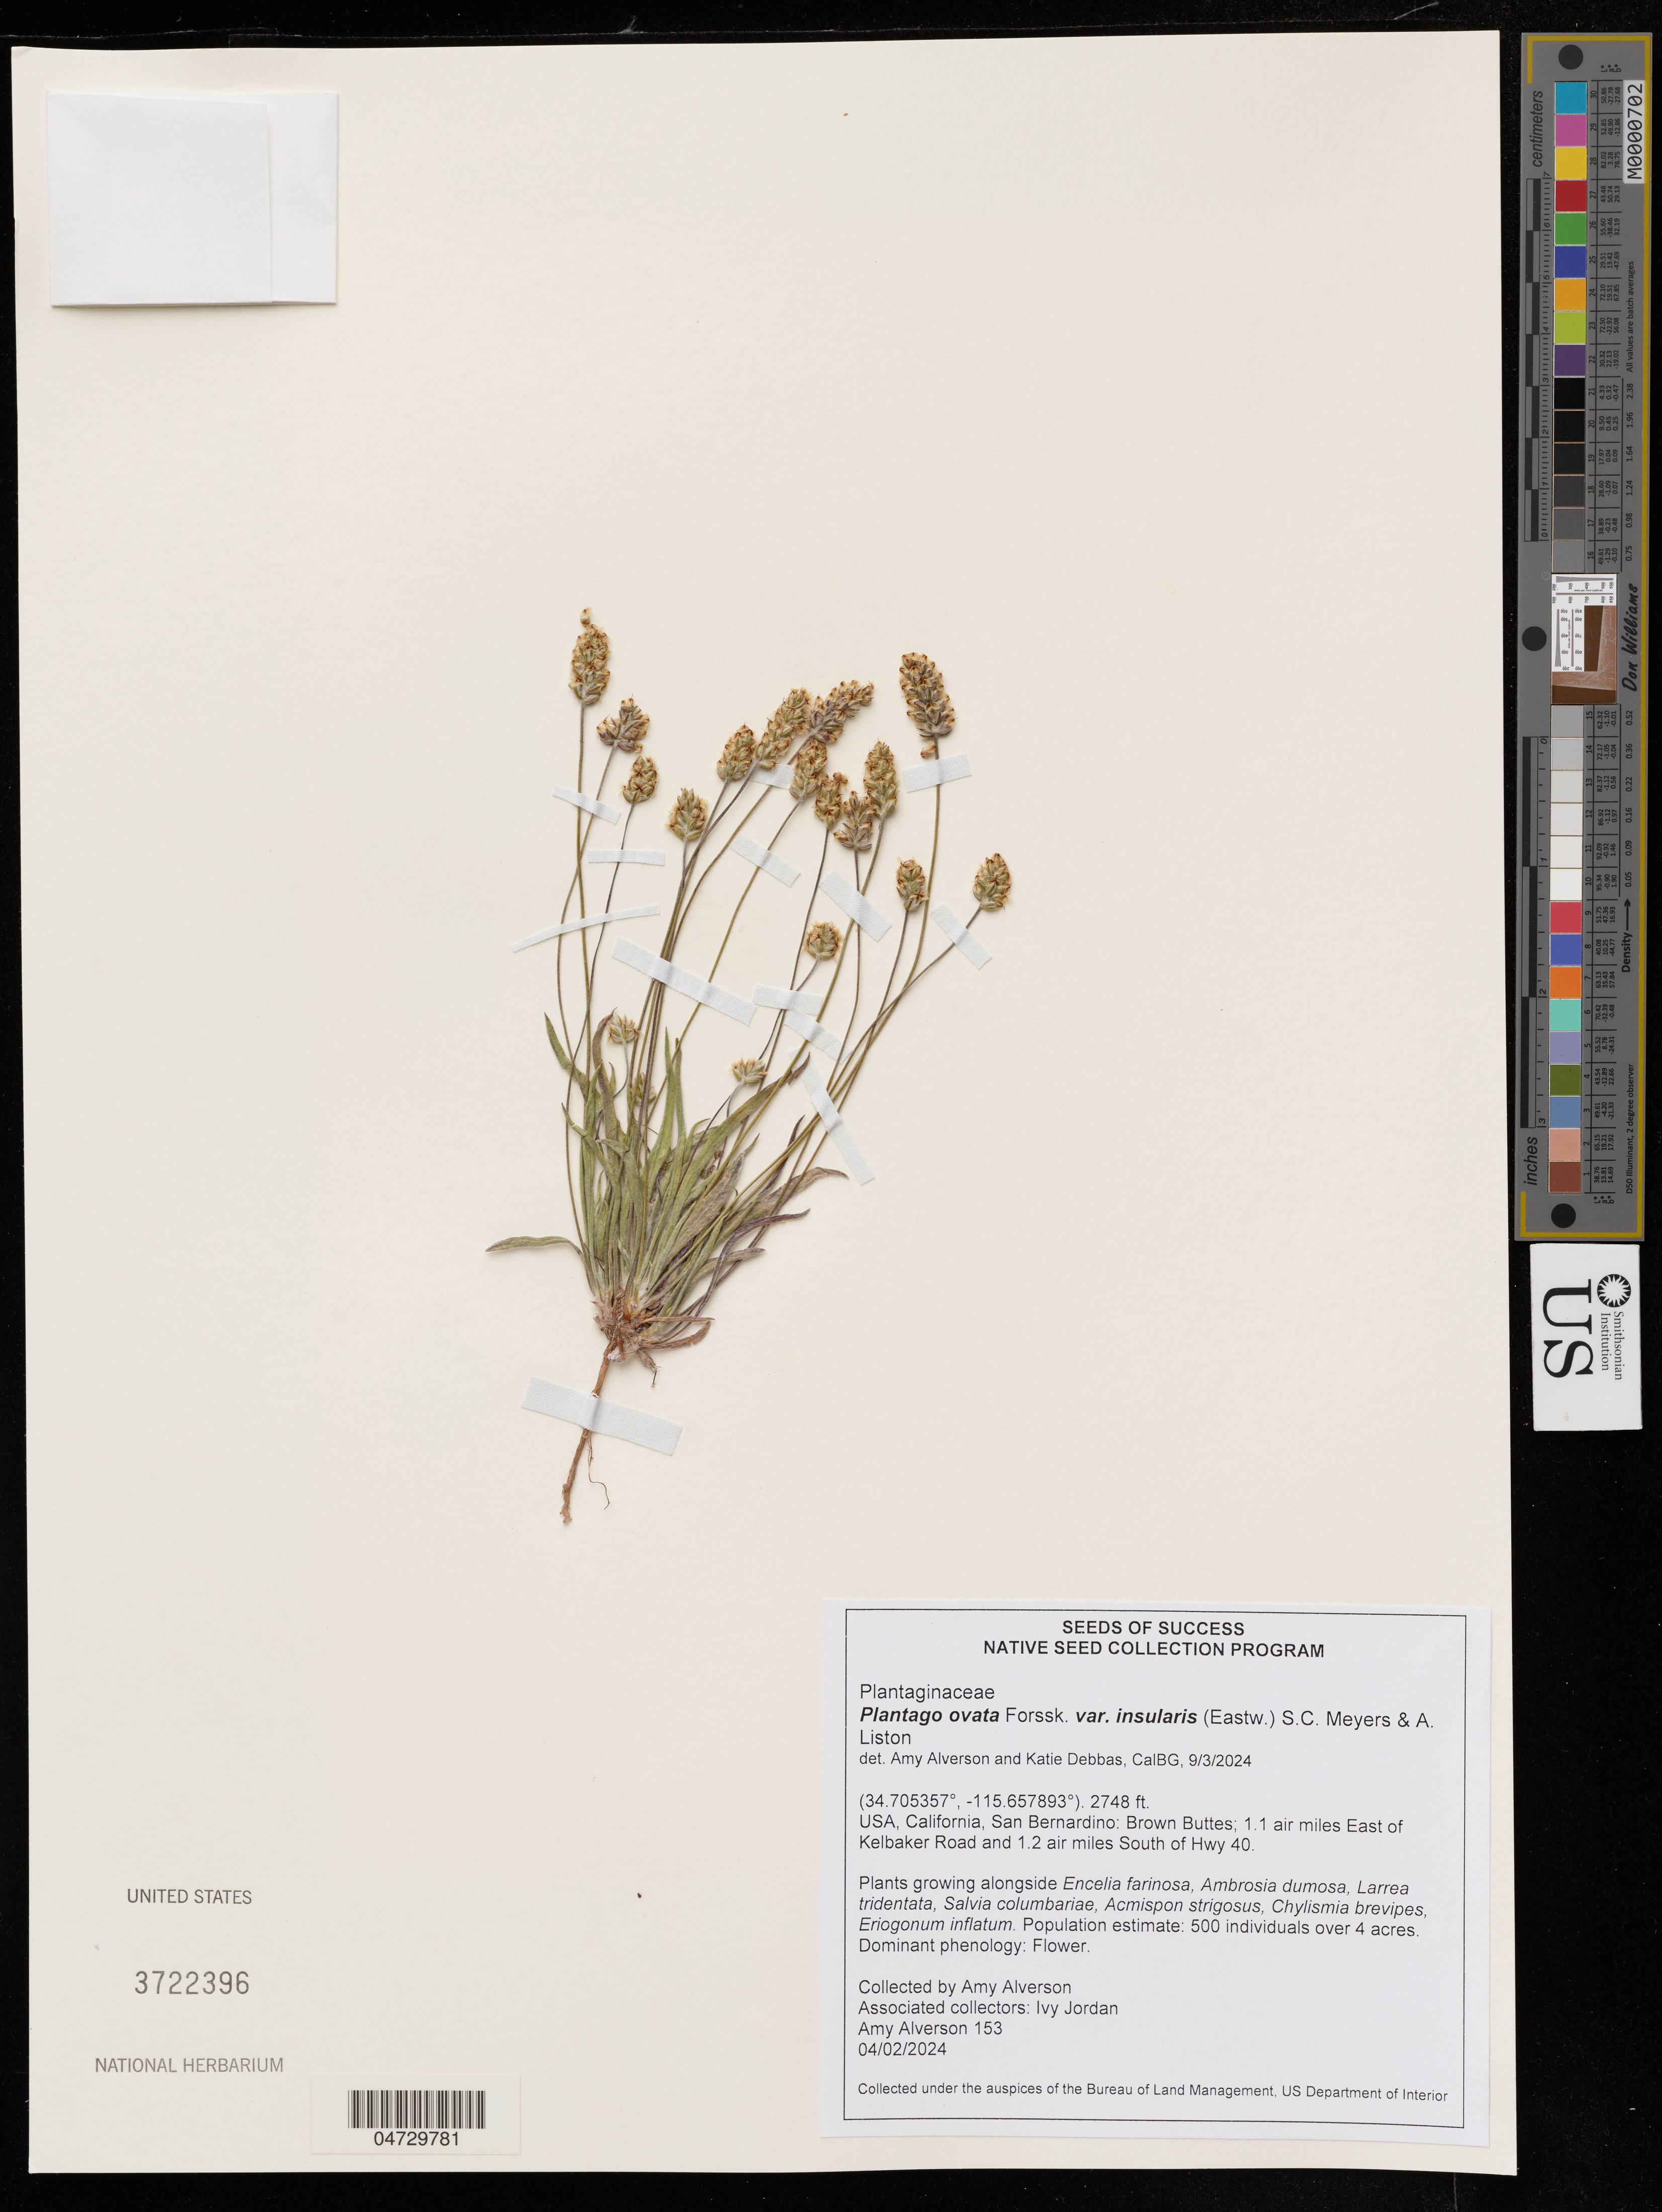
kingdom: Plantae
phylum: Tracheophyta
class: Magnoliopsida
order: Lamiales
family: Plantaginaceae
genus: Plantago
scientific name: Plantago ovata var. insularis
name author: (Eastw.) Meyers & Liston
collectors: A. Alverson & I. Jordan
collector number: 153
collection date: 2024-04-02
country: United States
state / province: California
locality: San Bernardino: Brown Buttes; 1.1 air miles East of Kelbaker Road and 1.2 air miles South of Hwy 40.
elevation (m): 838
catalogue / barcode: US 3722396